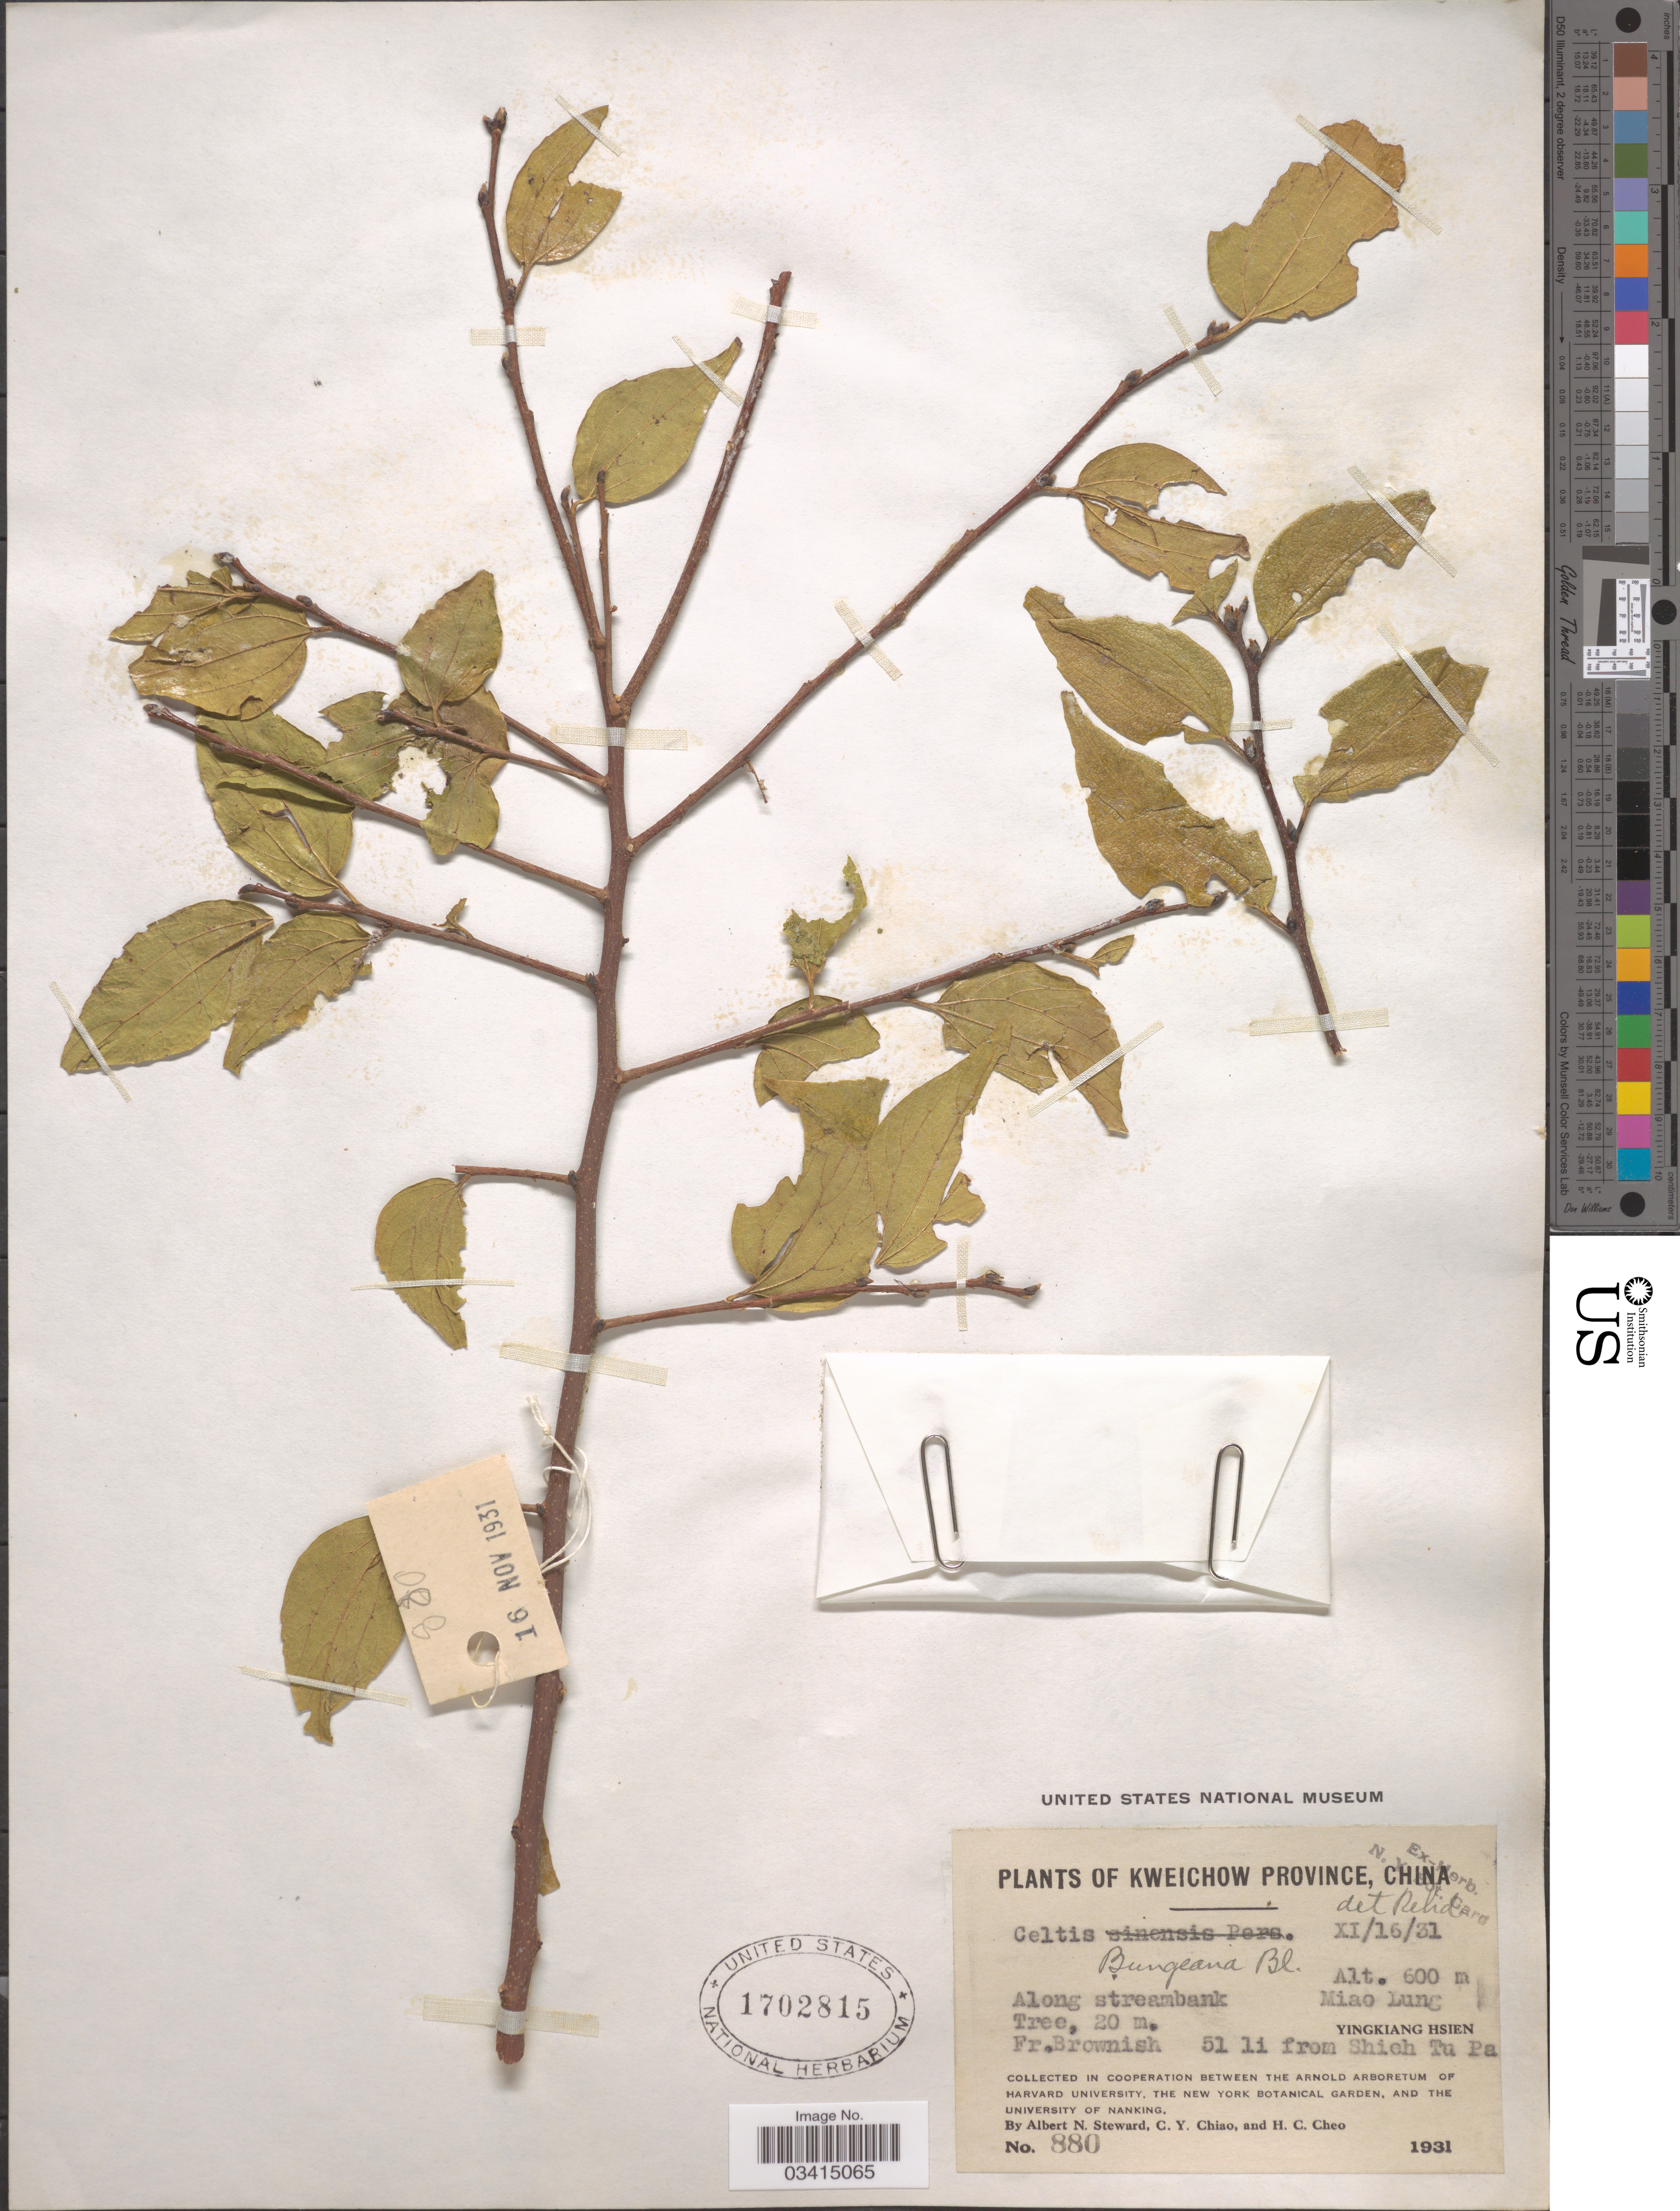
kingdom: Plantae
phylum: Tracheophyta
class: Magnoliopsida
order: Rosales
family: Cannabaceae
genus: Celtis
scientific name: Celtis bungeana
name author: Blume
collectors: A. N. Steward, C. Y. Chiao & H. Cheo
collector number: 880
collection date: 1931-11-16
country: China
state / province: Guizhou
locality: Kweichow Province. Miao Lung. Yingkiang Hsien. 51 li from Shieh Tu Pa.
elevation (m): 600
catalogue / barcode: US 1702815